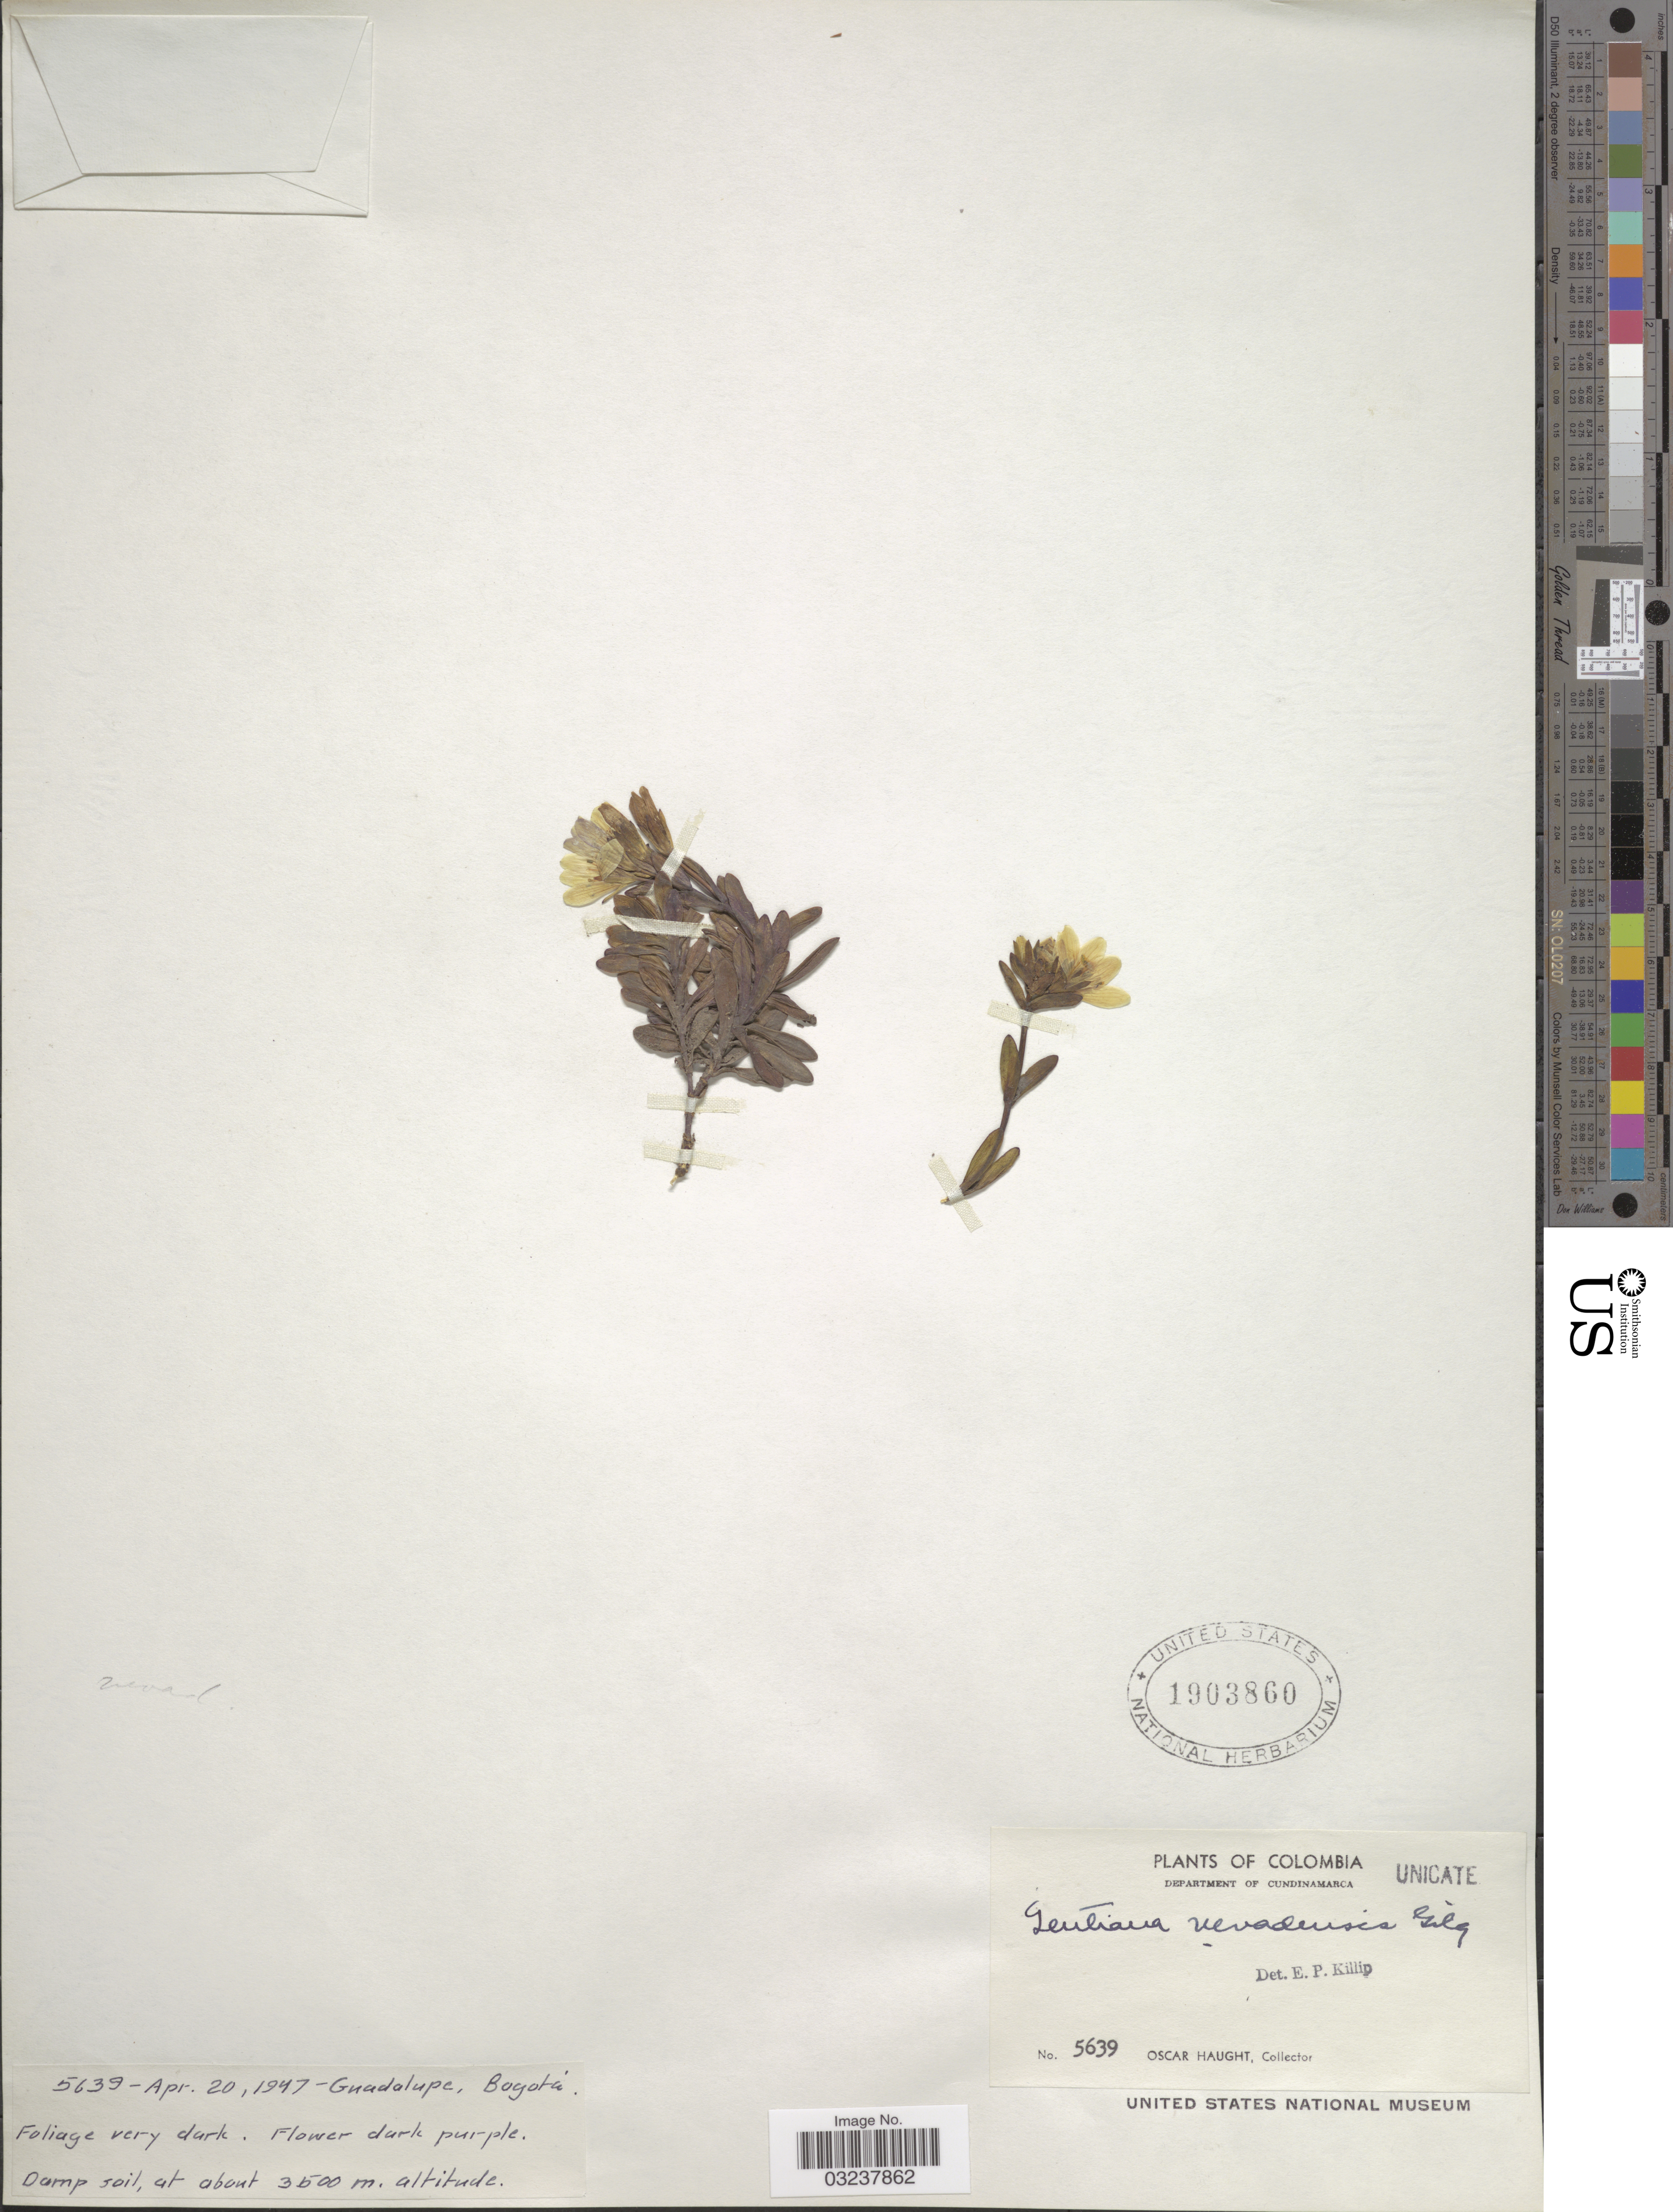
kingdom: Plantae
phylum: Tracheophyta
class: Magnoliopsida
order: Gentianales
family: Gentianaceae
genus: Gentianella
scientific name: Gentianella nevadensis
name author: (Gilg) Waever & Wüdenberg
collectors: O. L. Haught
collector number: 5639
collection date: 1947-04-20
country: Colombia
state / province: Bogota D.C.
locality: Guadalupe, Bogotá, Department of Cundinamarca.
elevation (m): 3500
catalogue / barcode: US 1903860